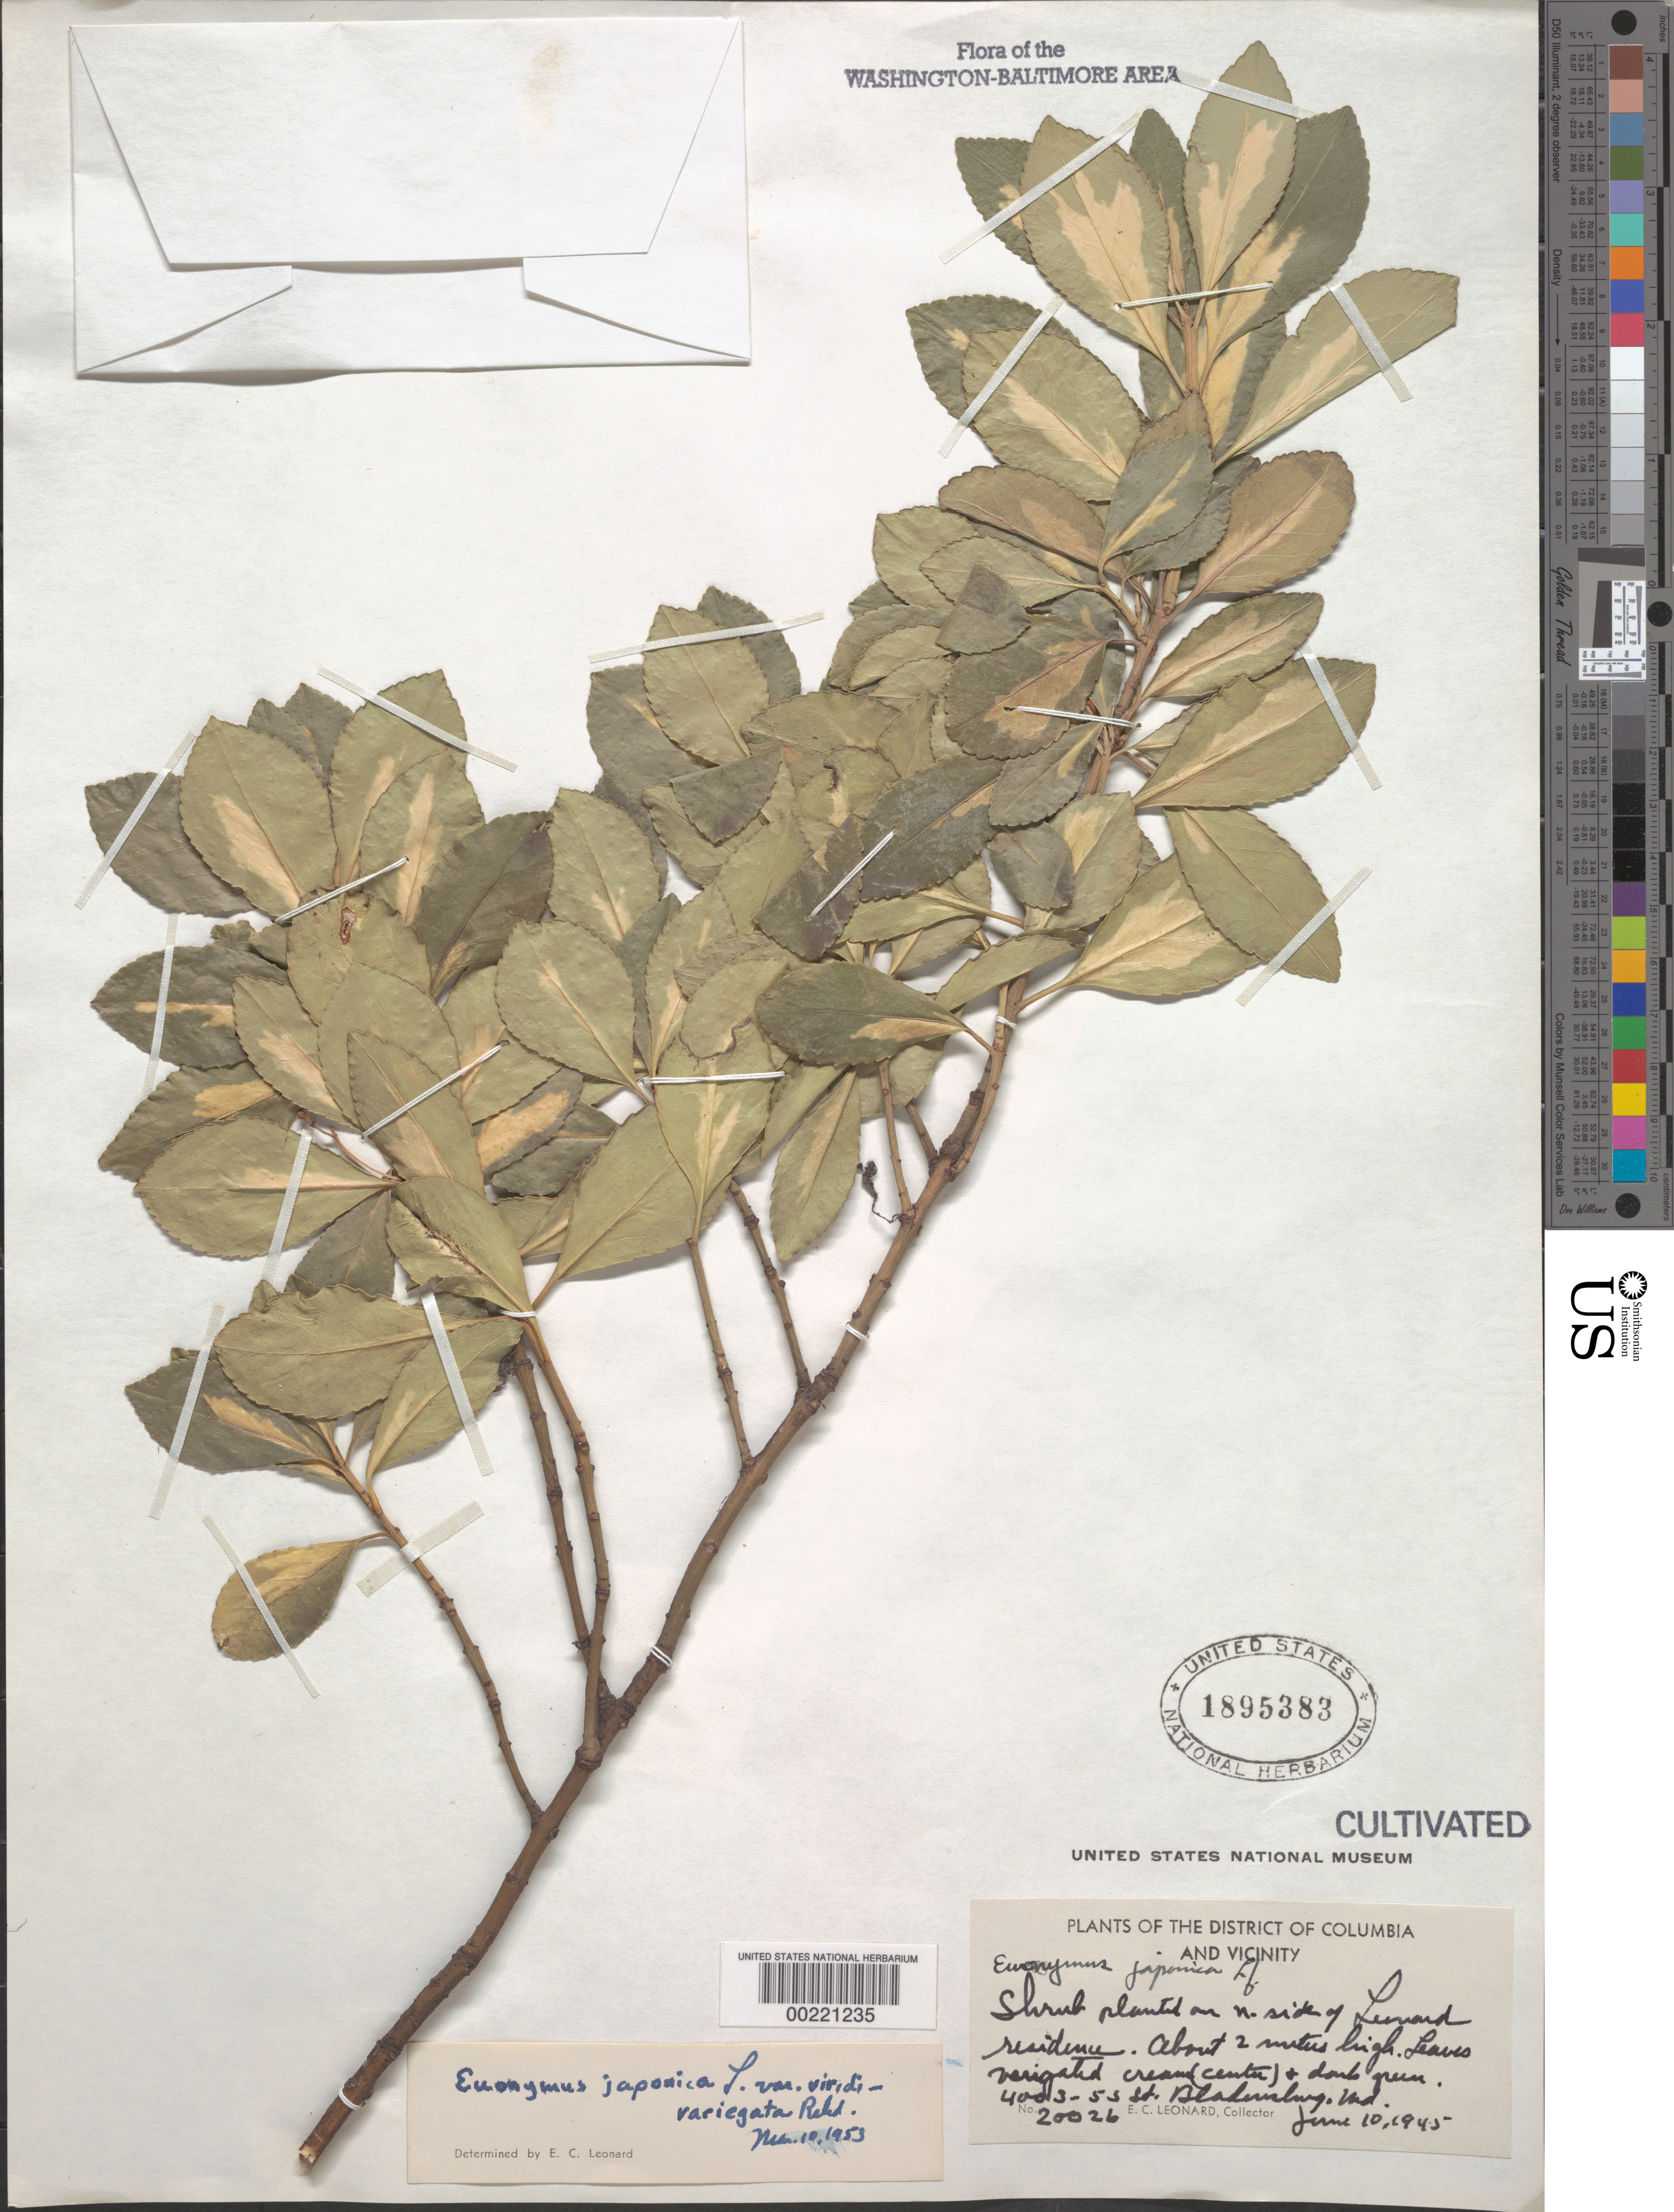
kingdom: Plantae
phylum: Tracheophyta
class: Magnoliopsida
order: Celastrales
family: Celastraceae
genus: Euonymus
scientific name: Euonymus japonicus var. viridivariegatus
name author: Rehder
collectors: E. C. Leonard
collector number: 20026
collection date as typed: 10 Jun 1945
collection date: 1945-06-10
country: United States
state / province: Maryland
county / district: Prince George's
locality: Bladensburg, 4003 53 St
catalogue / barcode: US 1895383